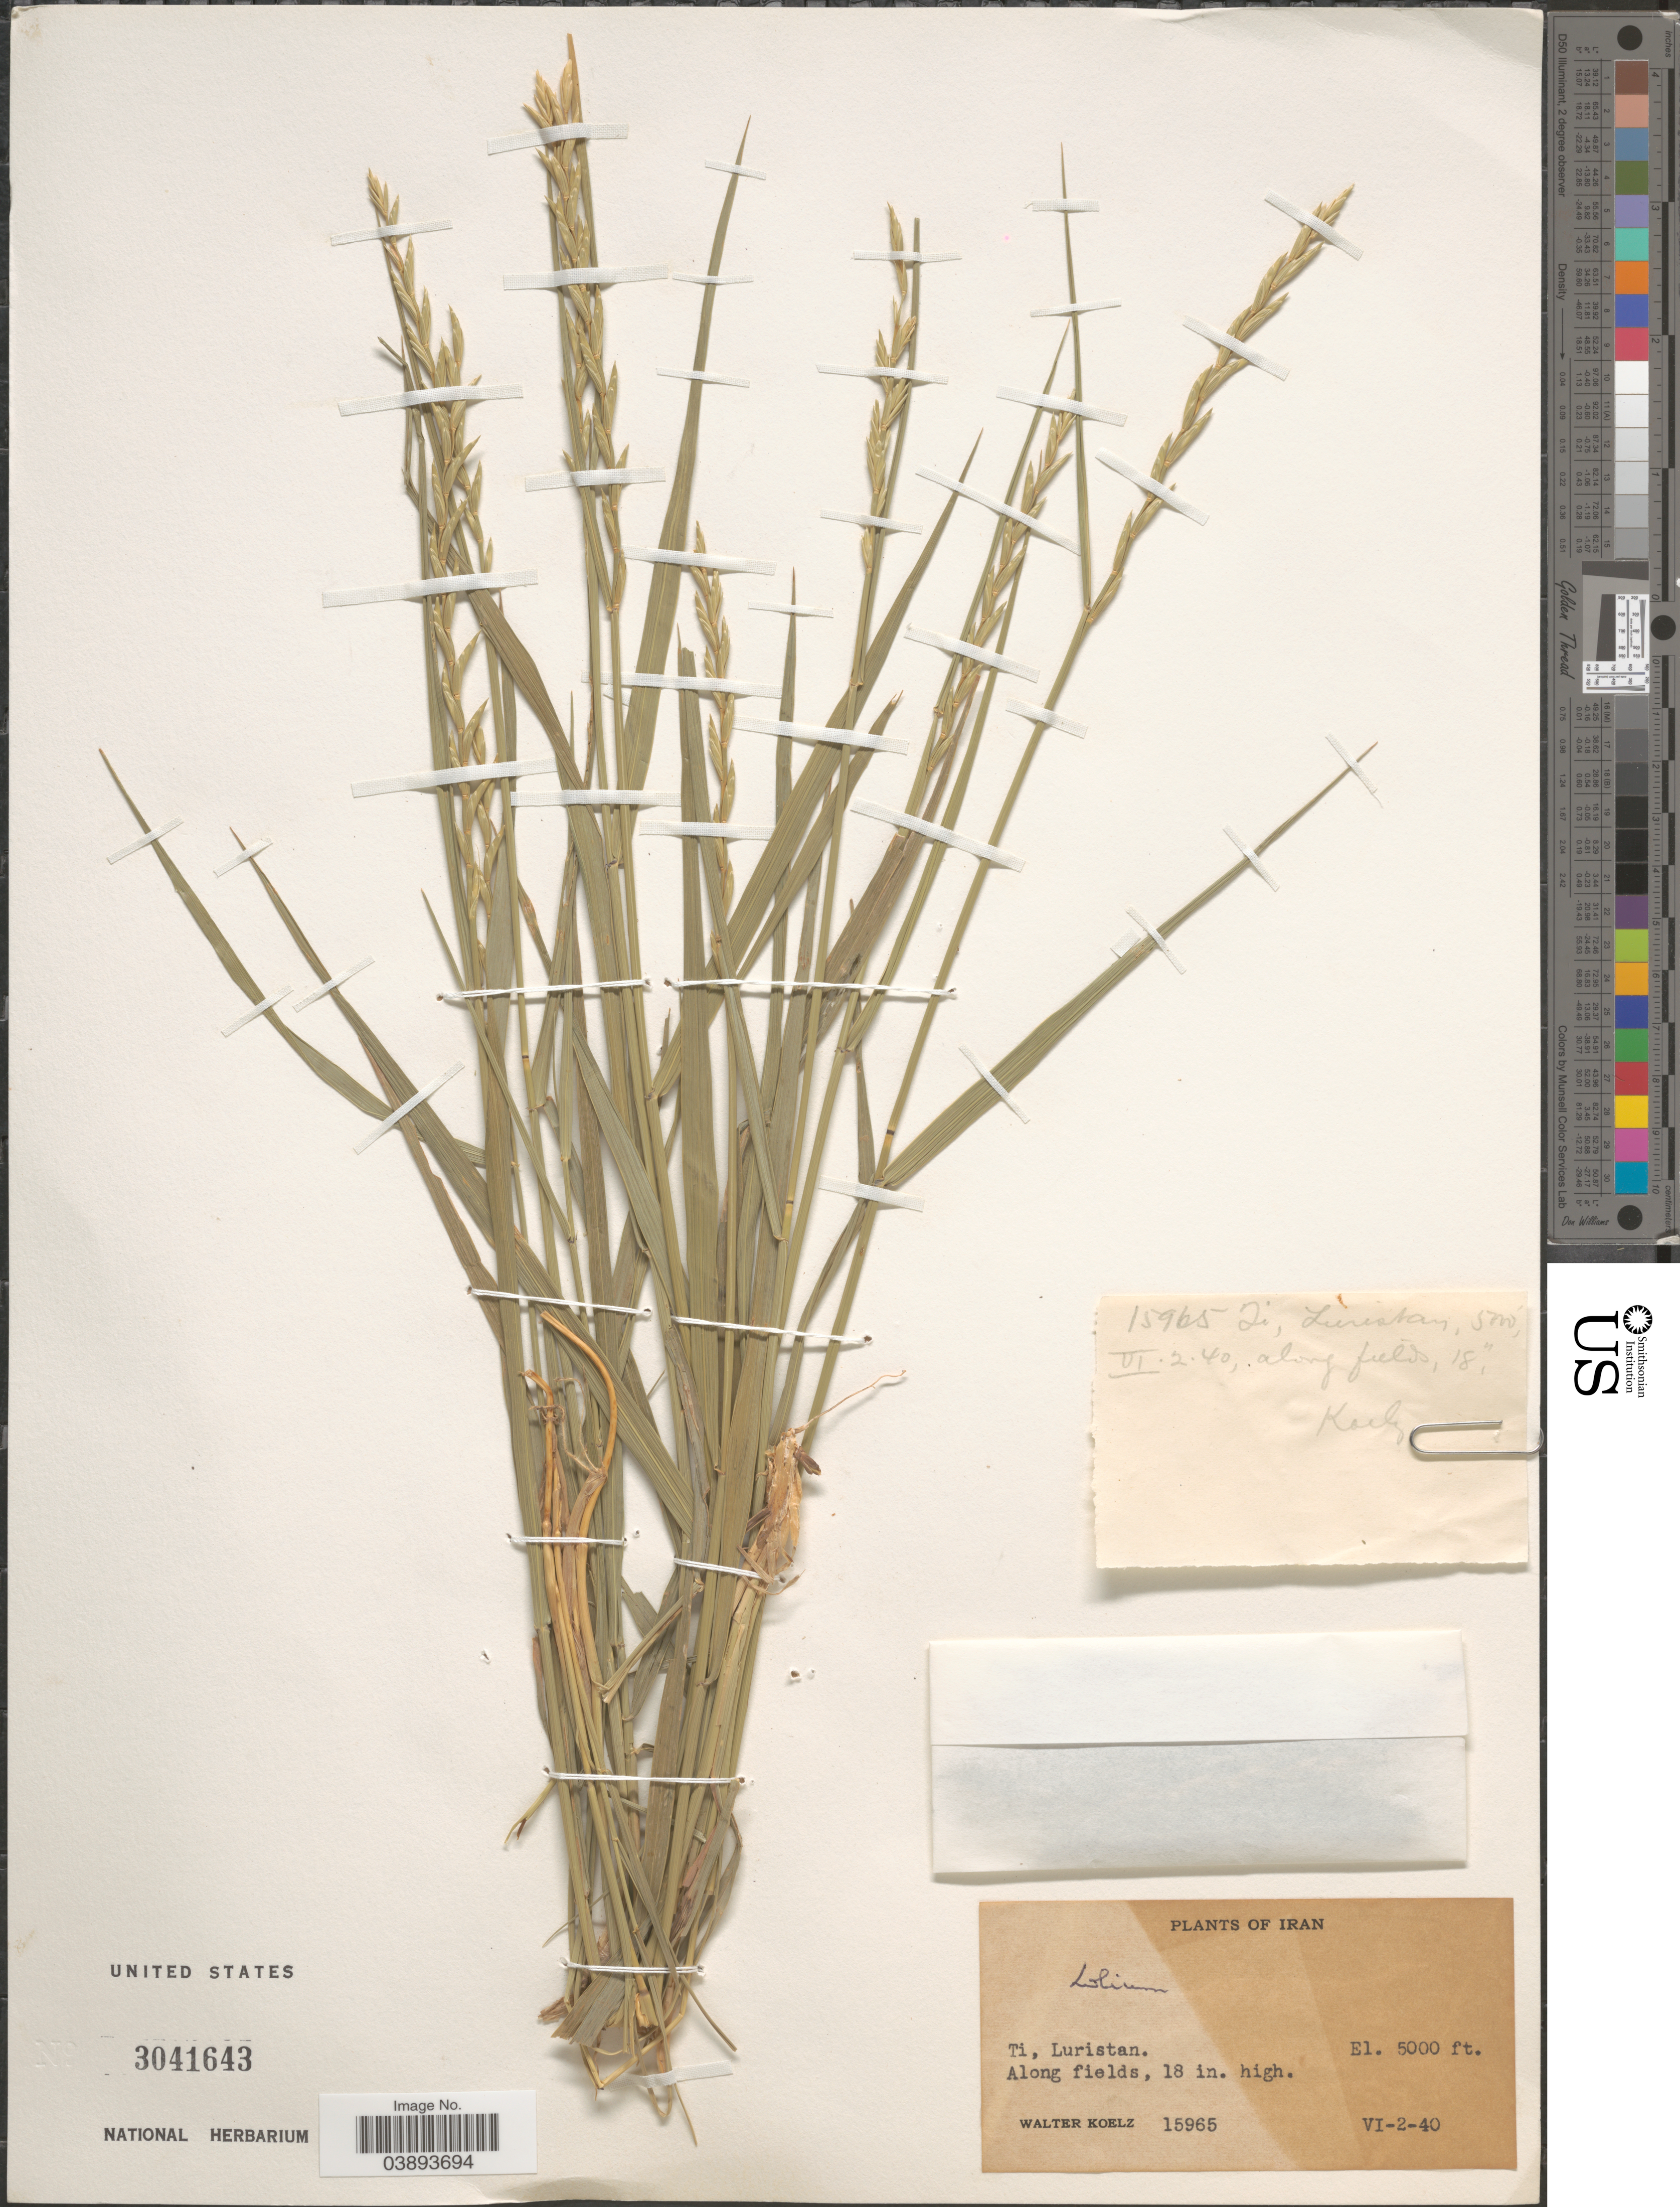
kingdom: Plantae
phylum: Tracheophyta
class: Liliopsida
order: Poales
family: Poaceae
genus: Lolium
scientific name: Lolium sp.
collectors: W. N. Koelz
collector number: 15965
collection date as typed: Transcribed d/m/y: 2/6/40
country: Iran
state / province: Lorestan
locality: Ti, Luristan. Along fields.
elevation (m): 1524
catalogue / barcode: US 3041643